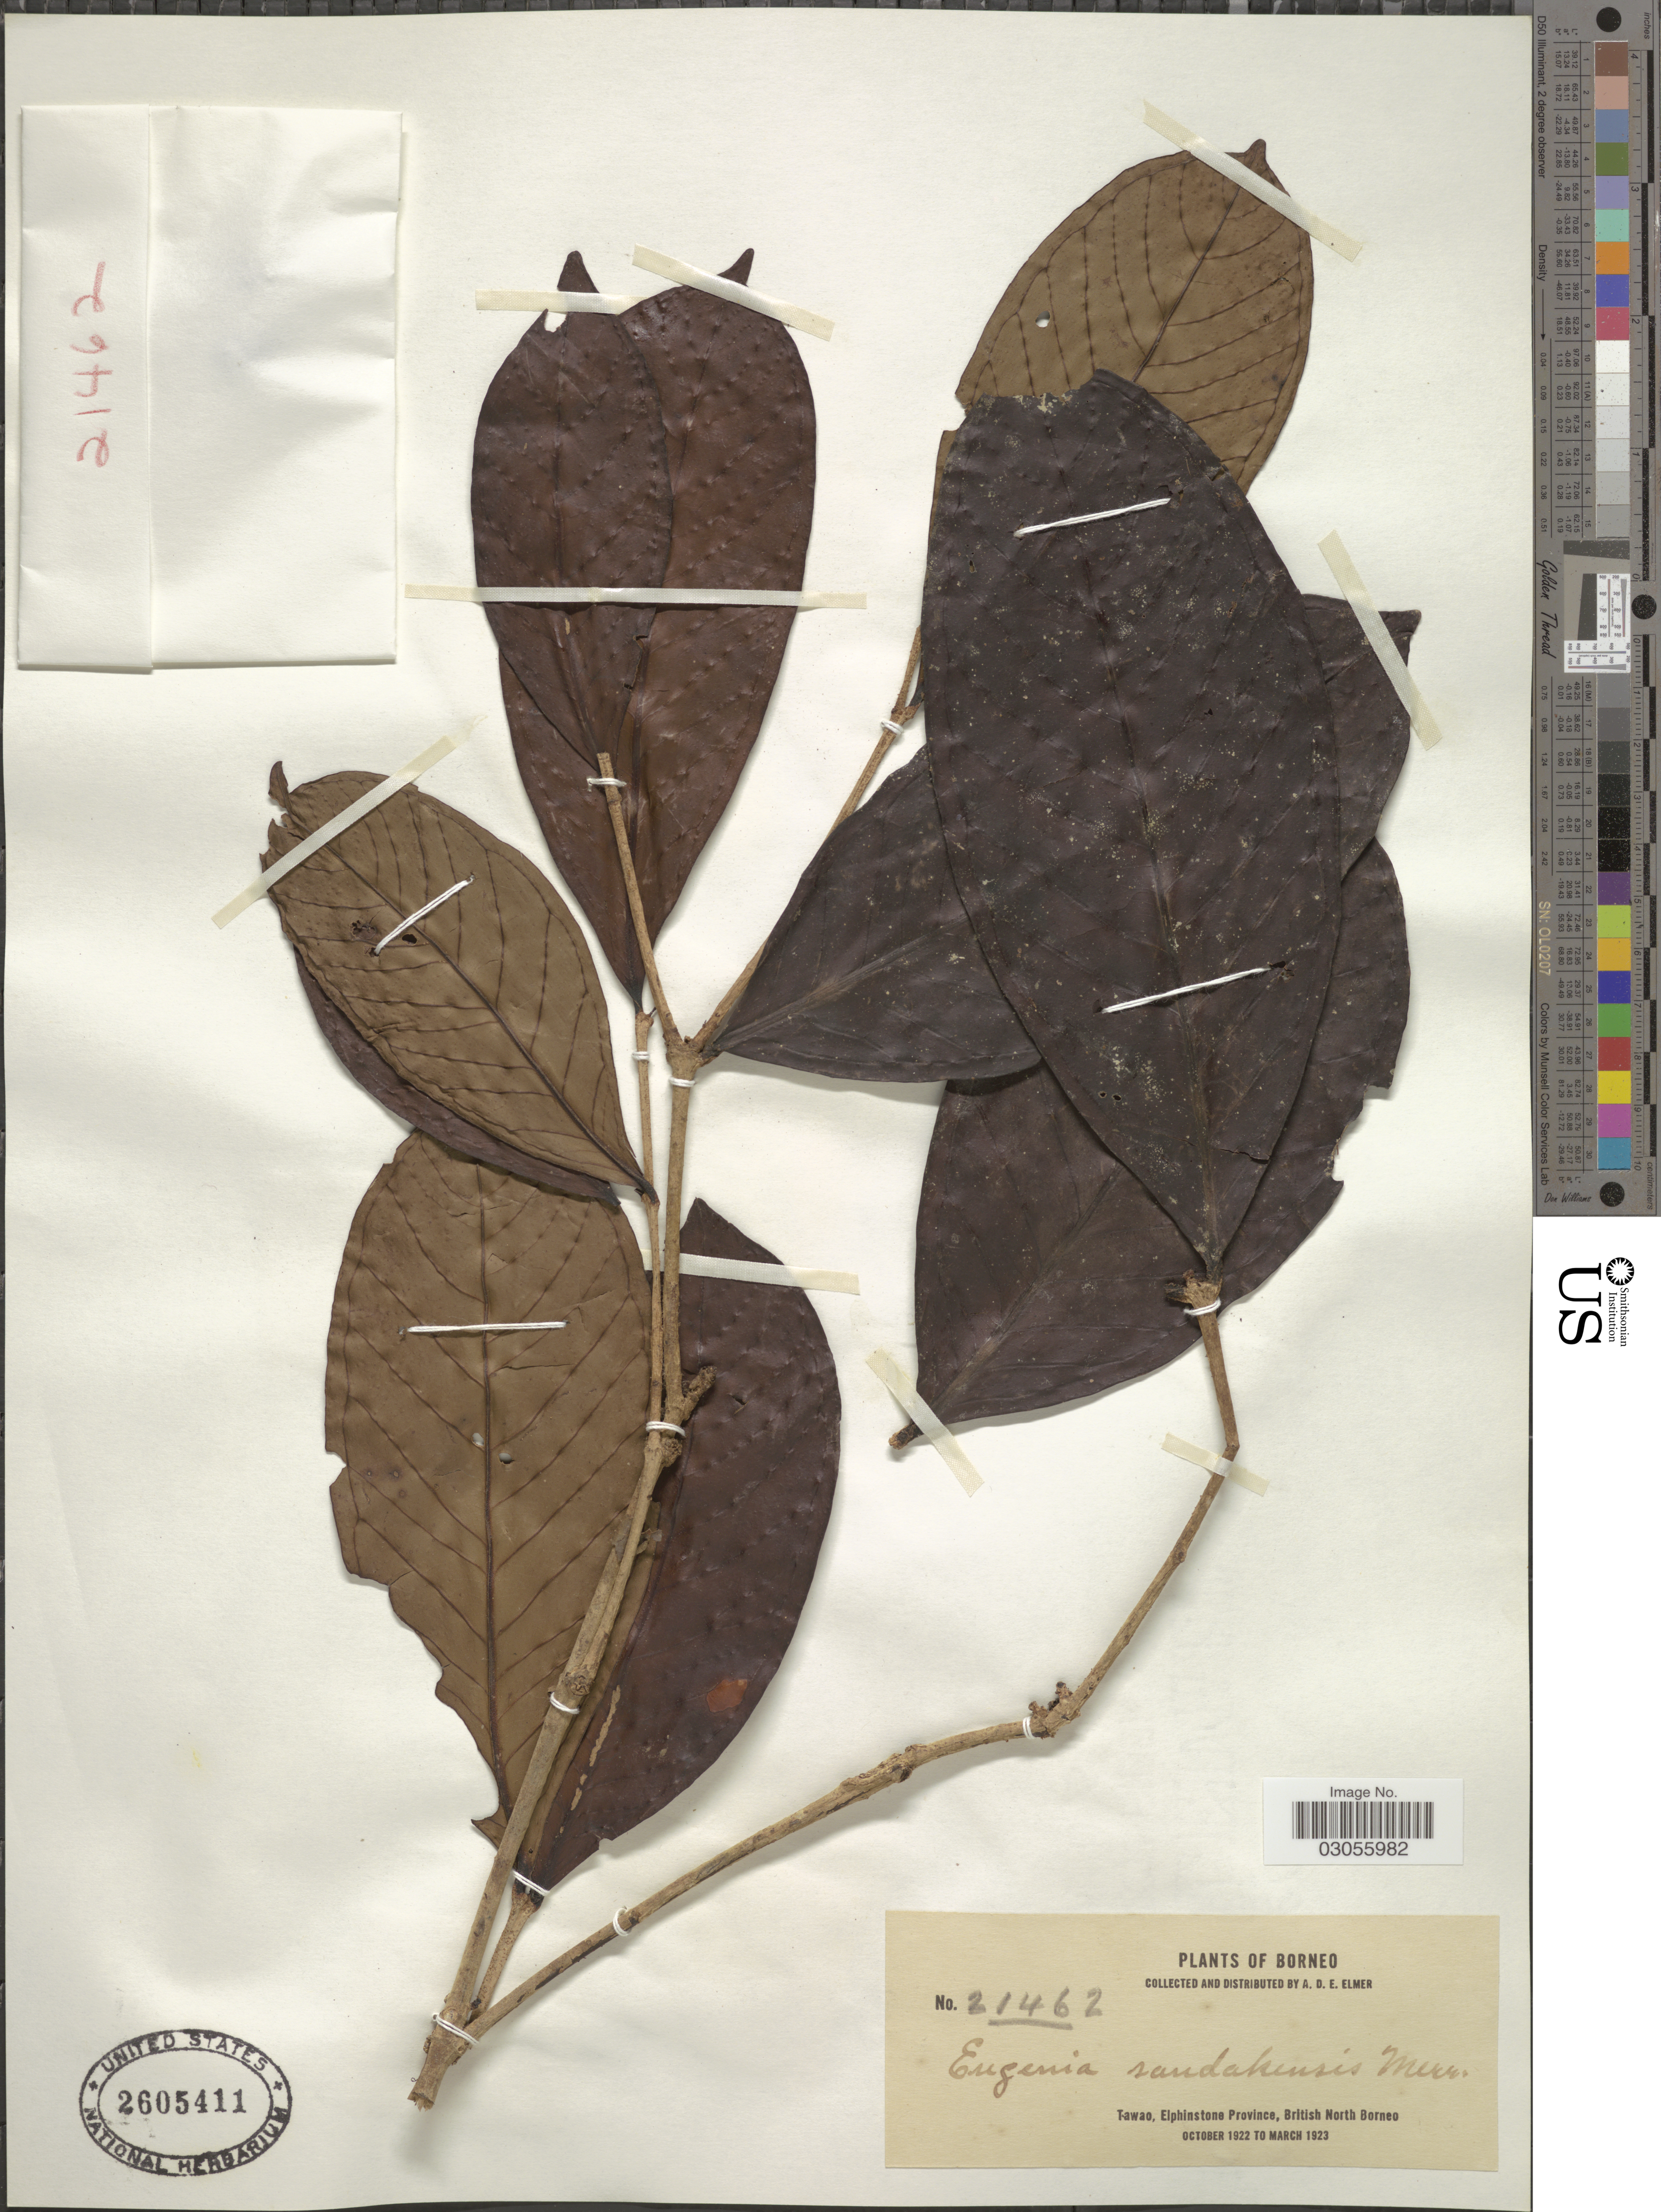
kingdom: Plantae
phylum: Tracheophyta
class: Magnoliopsida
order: Myrtales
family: Myrtaceae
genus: Syzygium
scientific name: Syzygium leptostemon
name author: (Korth.) Merr. & L.M. Perry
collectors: A. D. E. Elmer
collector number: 21462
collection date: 1922-10/1923-03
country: Malaysia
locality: Borneo. Tawao, Elphinstone Province, British North Borneo.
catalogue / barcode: US 2605411